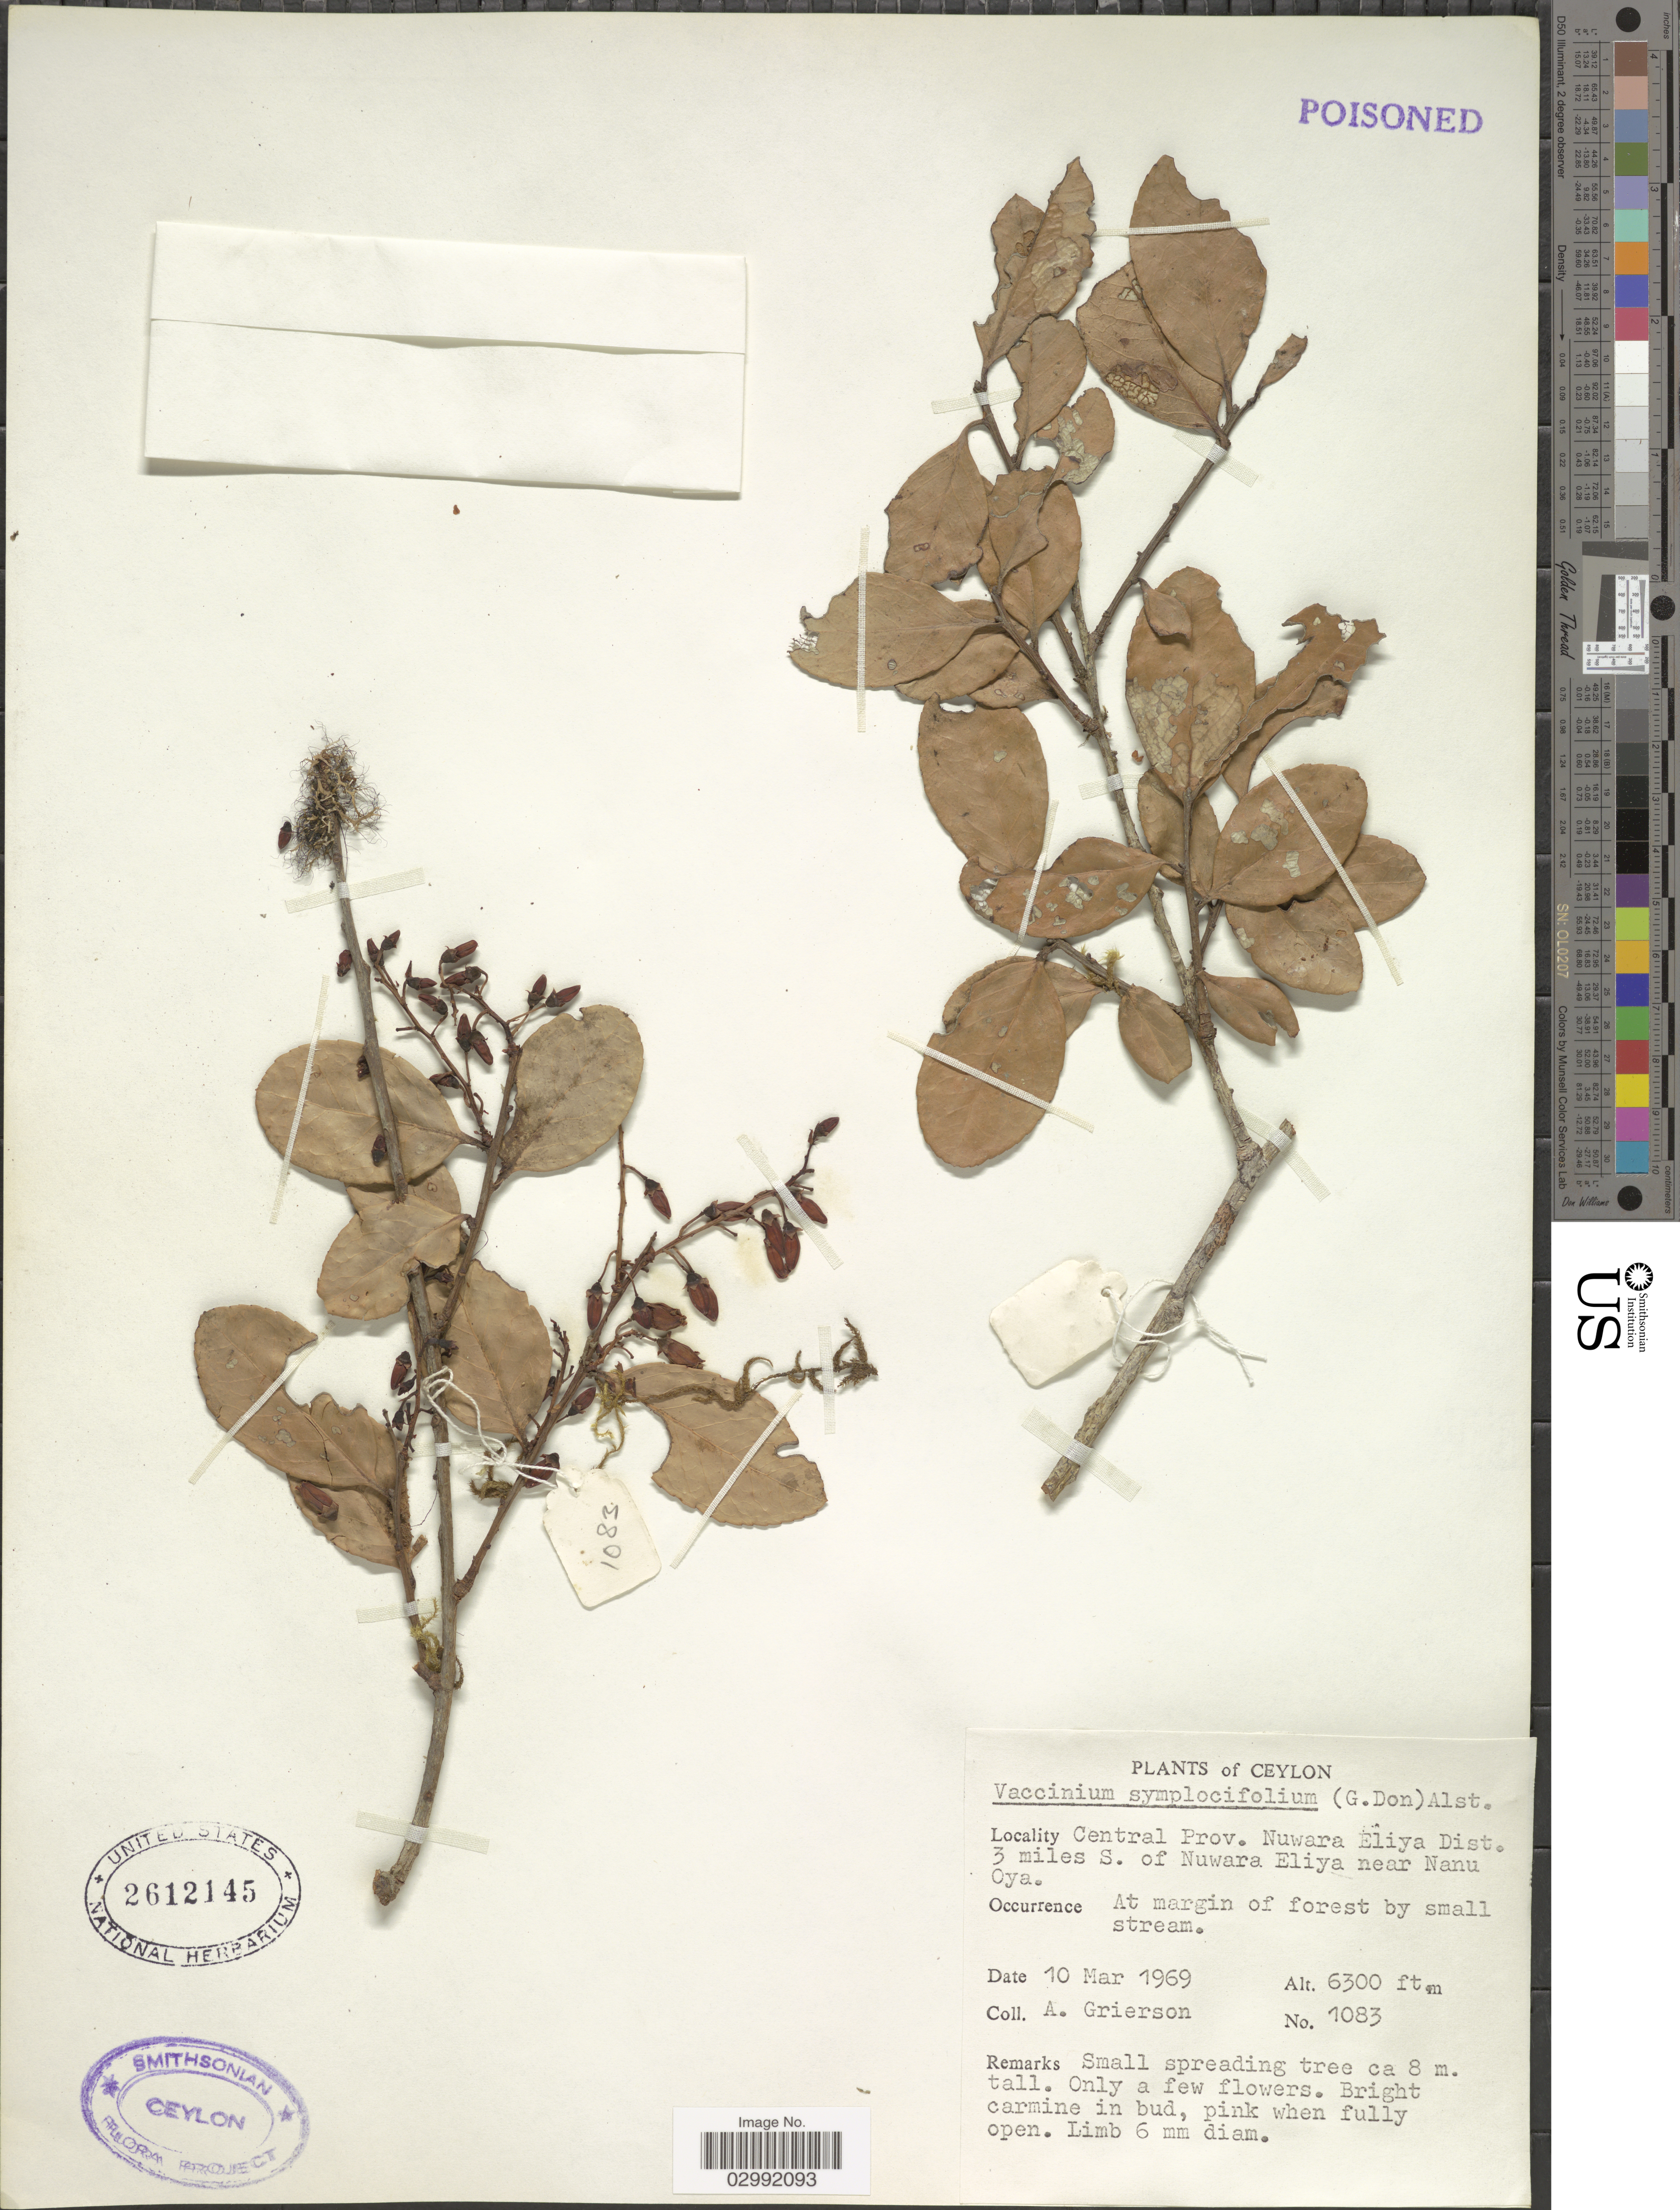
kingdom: Plantae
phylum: Tracheophyta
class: Magnoliopsida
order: Ericales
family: Ericaceae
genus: Vaccinium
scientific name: Vaccinium leschenaultii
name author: Wight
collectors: A. Grierson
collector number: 1083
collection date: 1969-03-10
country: Sri Lanka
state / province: Central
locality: Ceylon, Central Prov. Nuwara Eliya Dist. 3 miles S. of Nuwara Eliya near Nanu Oya.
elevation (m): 1920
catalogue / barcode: US 2612145